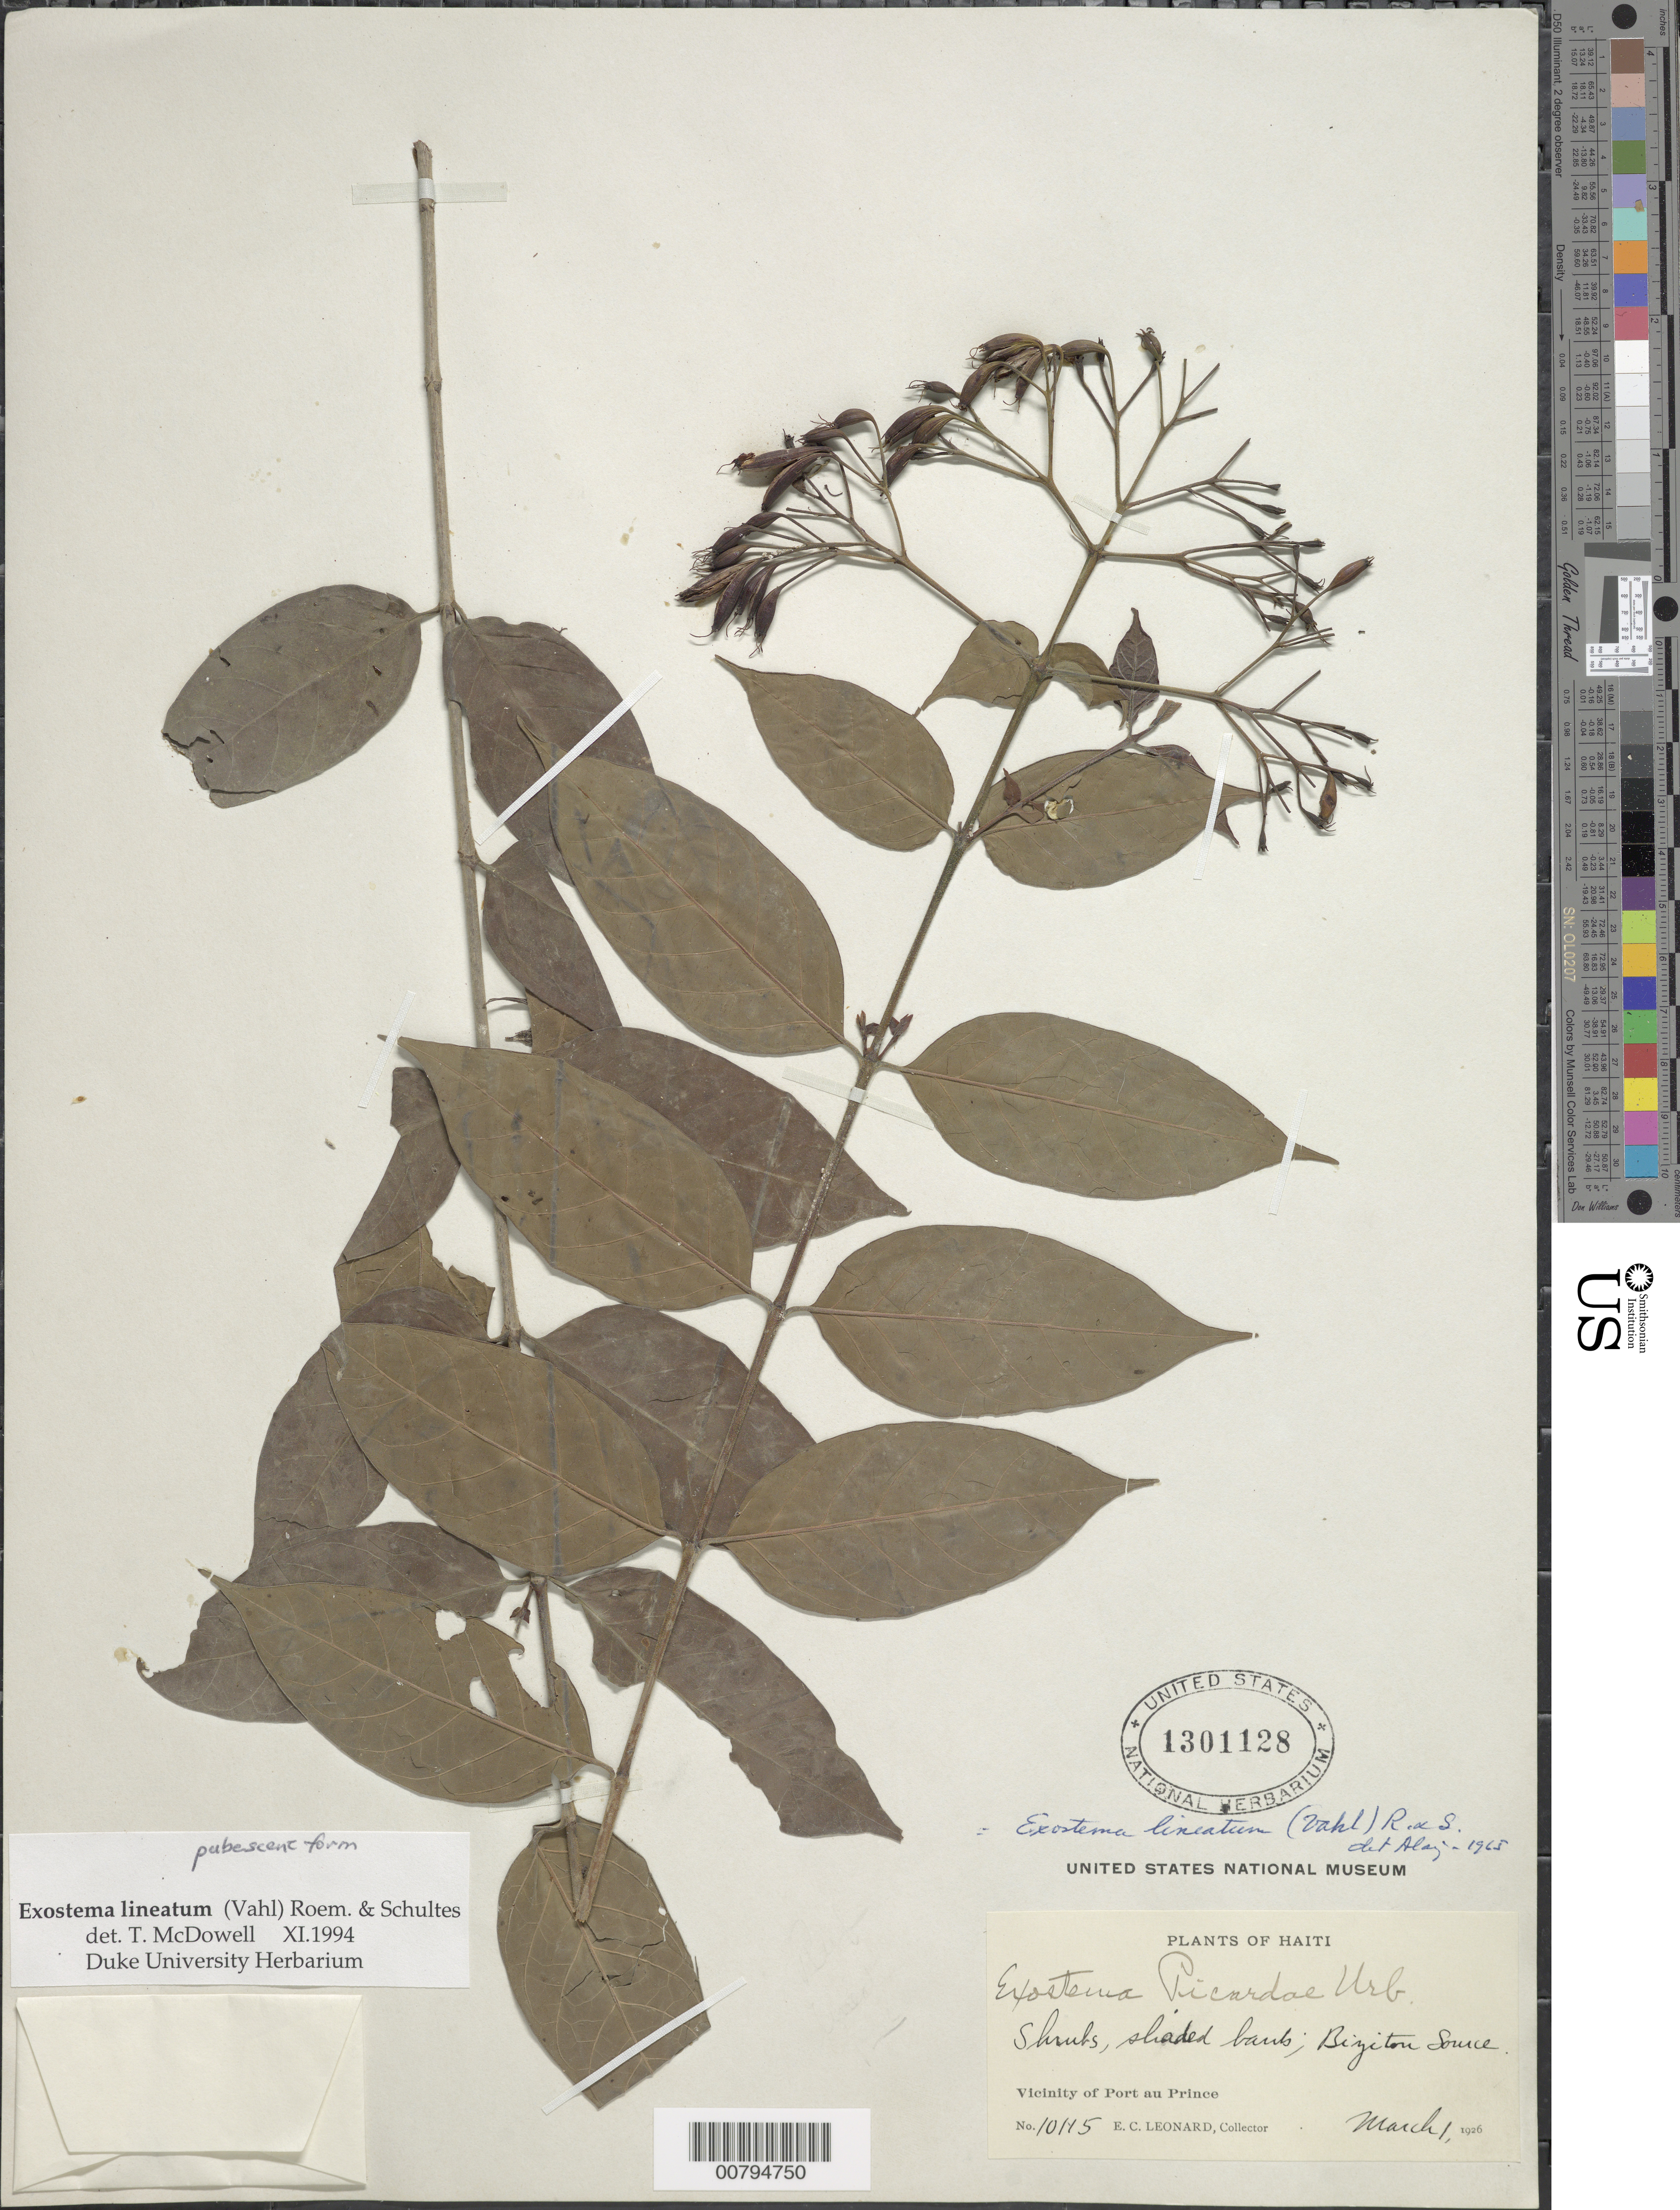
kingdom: Plantae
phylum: Tracheophyta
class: Magnoliopsida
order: Gentianales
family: Rubiaceae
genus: Exostema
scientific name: Exostema lineatum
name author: (Vahl) Roem. & Schult.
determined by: Liogier, Alain H.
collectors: E. C. Leonard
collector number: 10115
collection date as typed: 01 Mar 1926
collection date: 1926-03-01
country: Haiti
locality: Vicinity of Port au Prince.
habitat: Shaded bank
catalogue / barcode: US 1301128